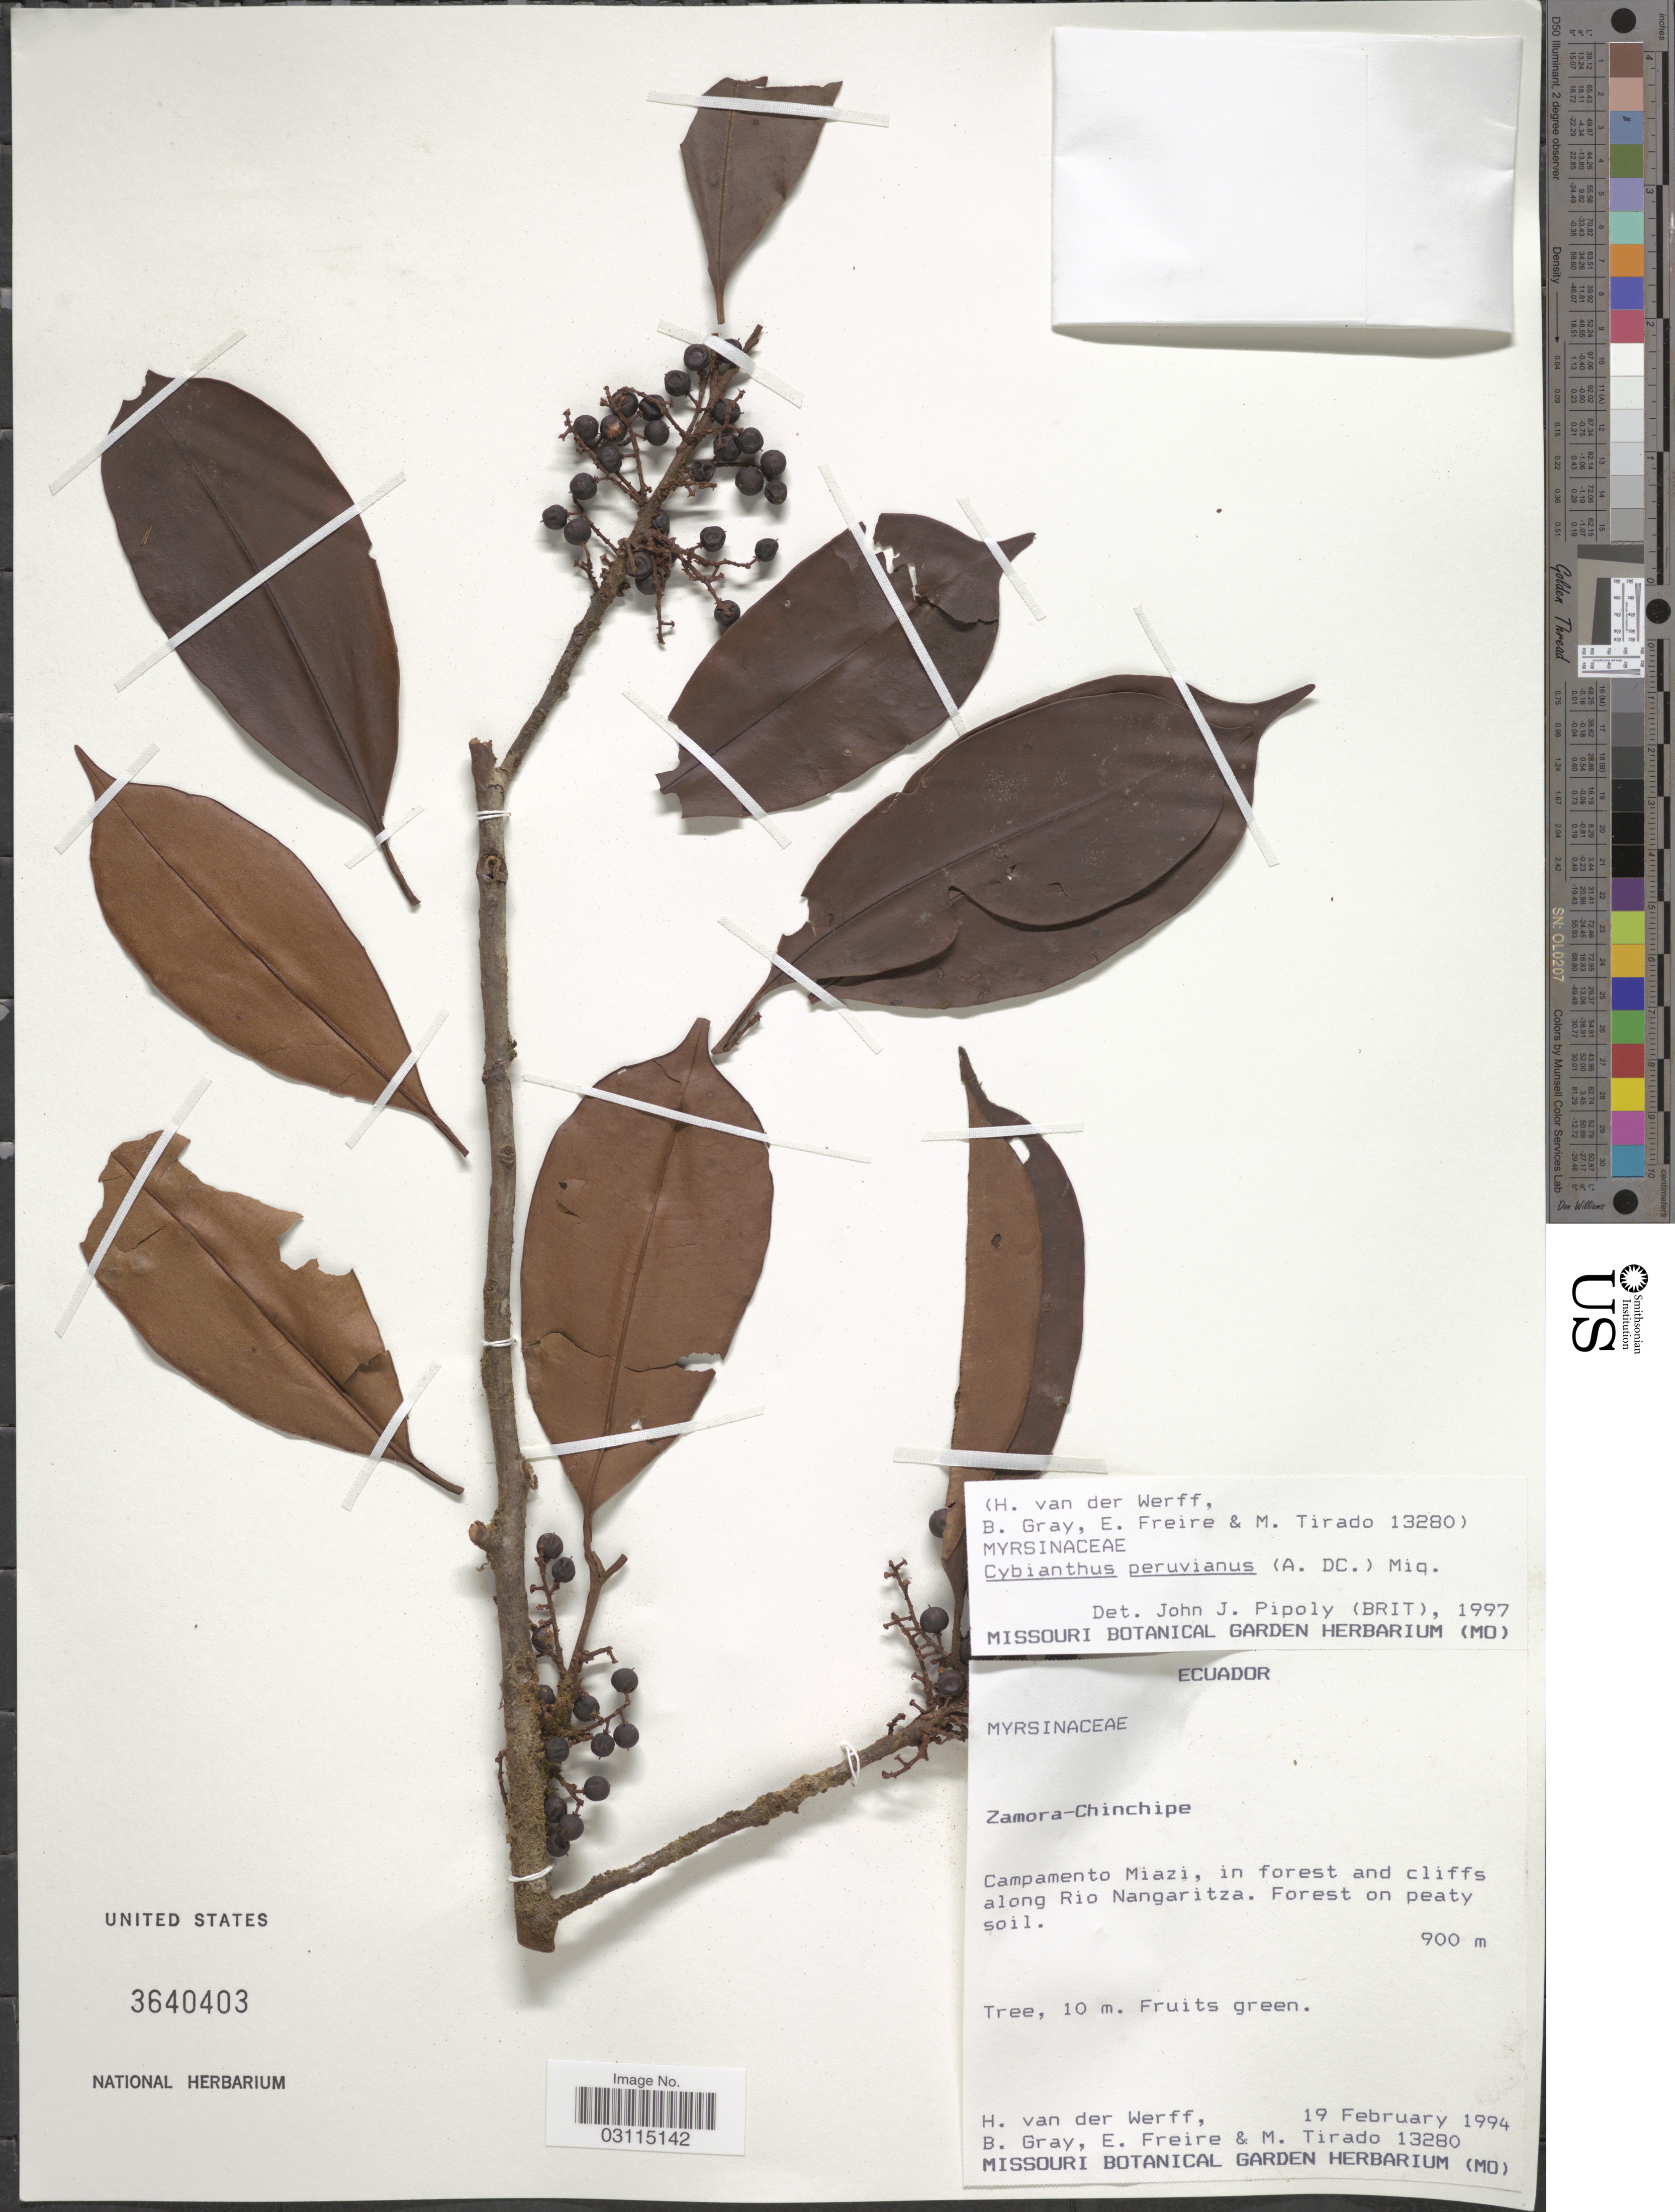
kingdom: Plantae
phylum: Tracheophyta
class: Magnoliopsida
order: Ericales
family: Primulaceae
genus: Cybianthus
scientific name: Cybianthus peruvianus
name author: (A. DC.) Miq.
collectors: H. van der Werff, B. Gray, E. Freire & M. Tirado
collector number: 13280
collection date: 1994-02-19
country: Ecuador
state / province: Zamora-Chinchipe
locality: Campamento Miazi, in forest and cliffs along Rio Nangaritza.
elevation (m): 900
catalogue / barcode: US 3640403